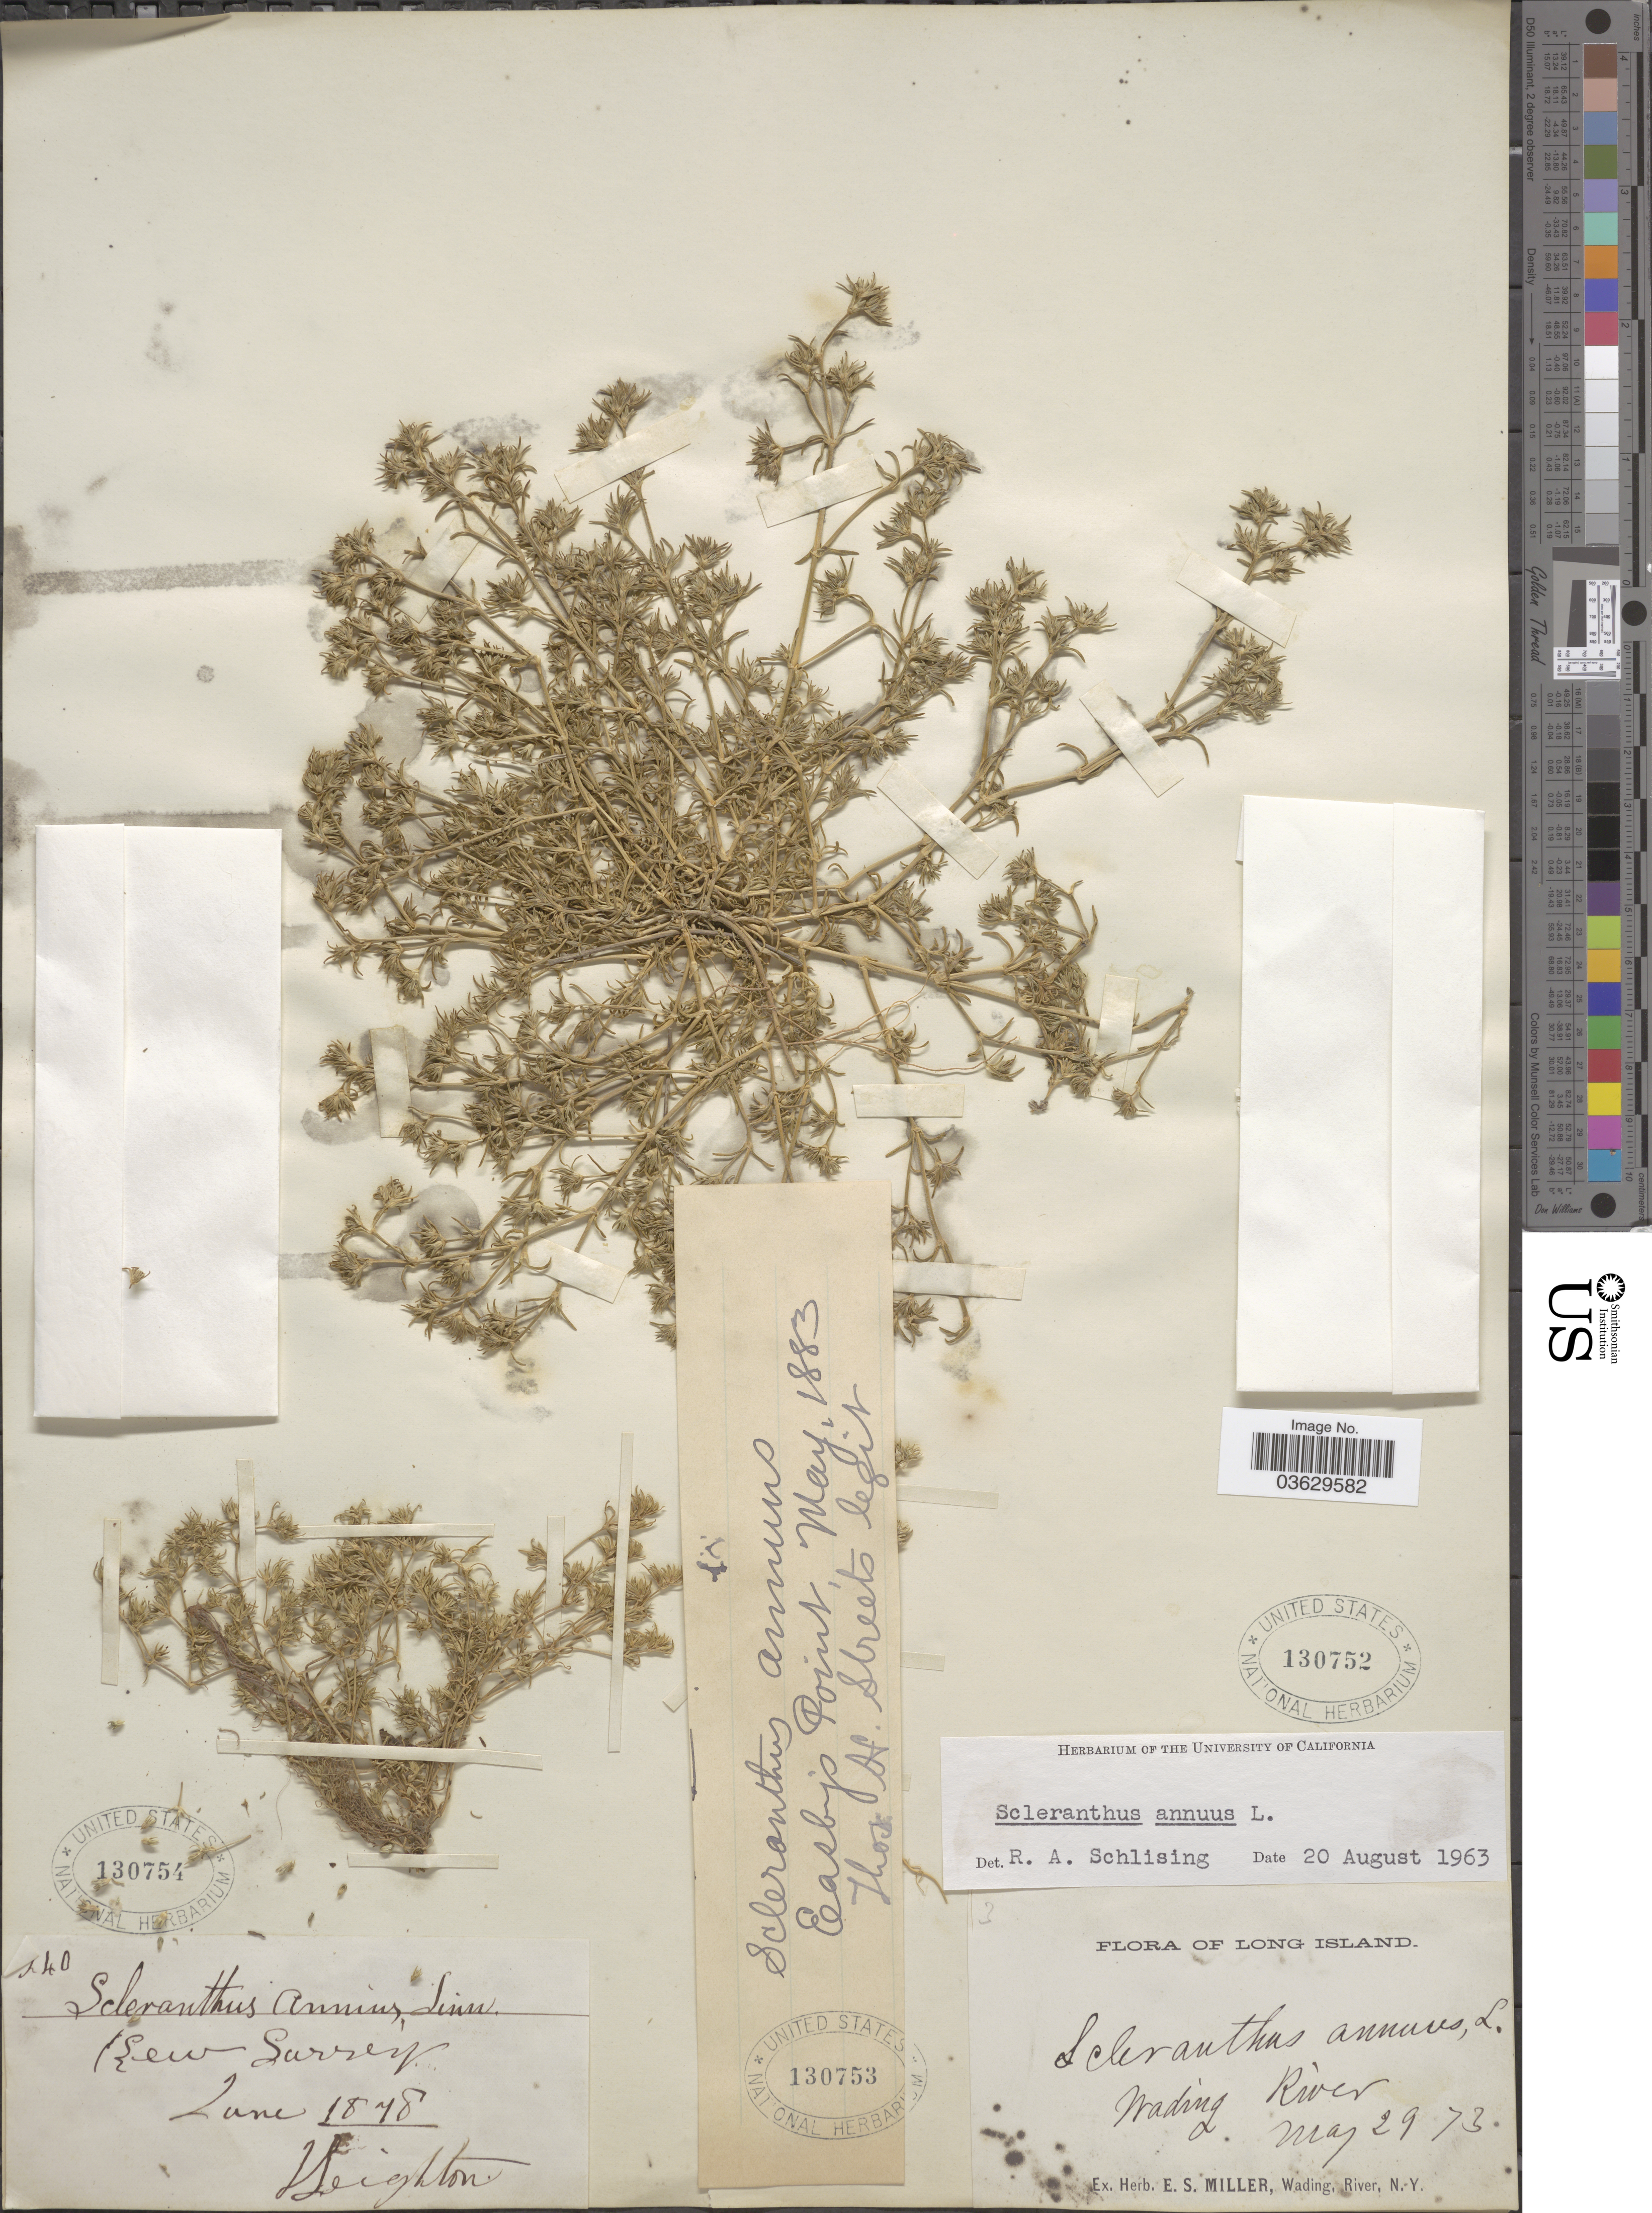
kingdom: Plantae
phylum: Tracheophyta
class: Magnoliopsida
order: Caryophyllales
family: Caryophyllaceae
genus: Scleranthus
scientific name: Scleranthus annuus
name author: L.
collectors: Deighton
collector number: !40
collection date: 1848-06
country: United Kingdom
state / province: England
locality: Kew Surrey.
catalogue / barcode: US 130754